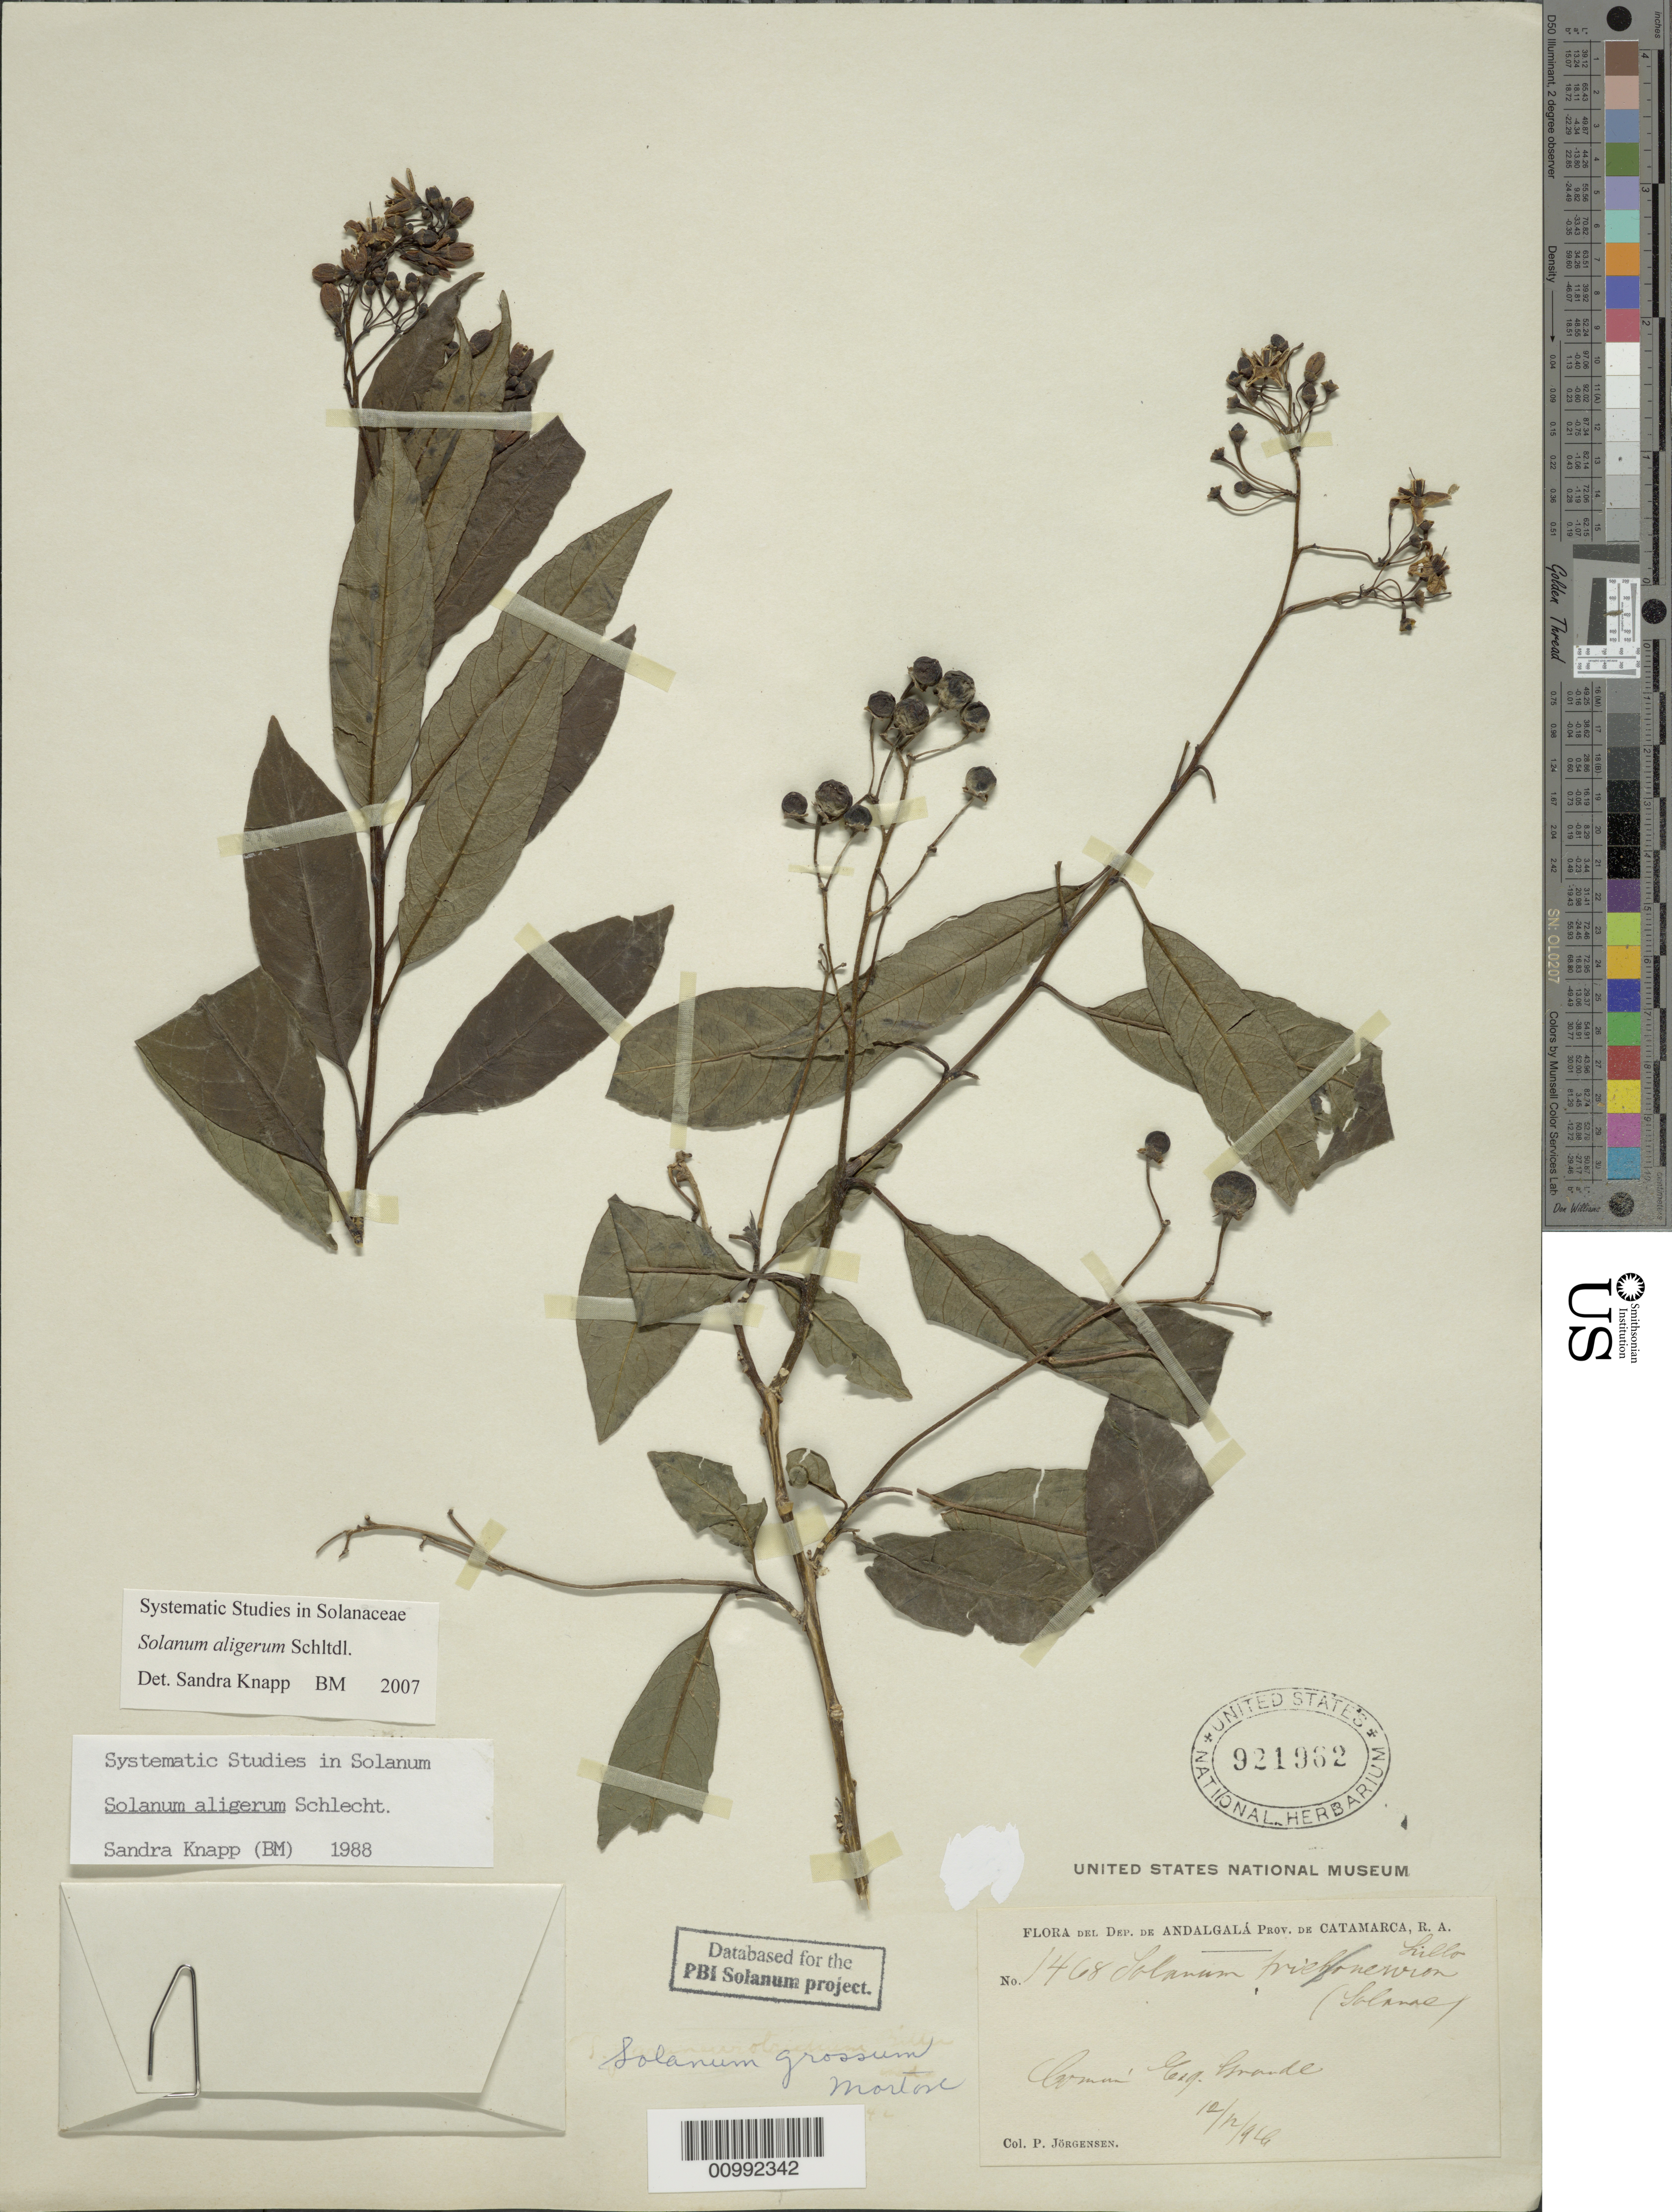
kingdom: Plantae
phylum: Tracheophyta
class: Magnoliopsida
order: Solanales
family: Solanaceae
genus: Solanum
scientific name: Solanum aligerum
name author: Schltdl.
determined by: Knapp, S. D.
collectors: P. Jörgensen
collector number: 1468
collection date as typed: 12 Dec 1916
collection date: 1916-12-12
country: Argentina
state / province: Catamarca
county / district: Andalgalá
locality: Ezgnina grande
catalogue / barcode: US 921982